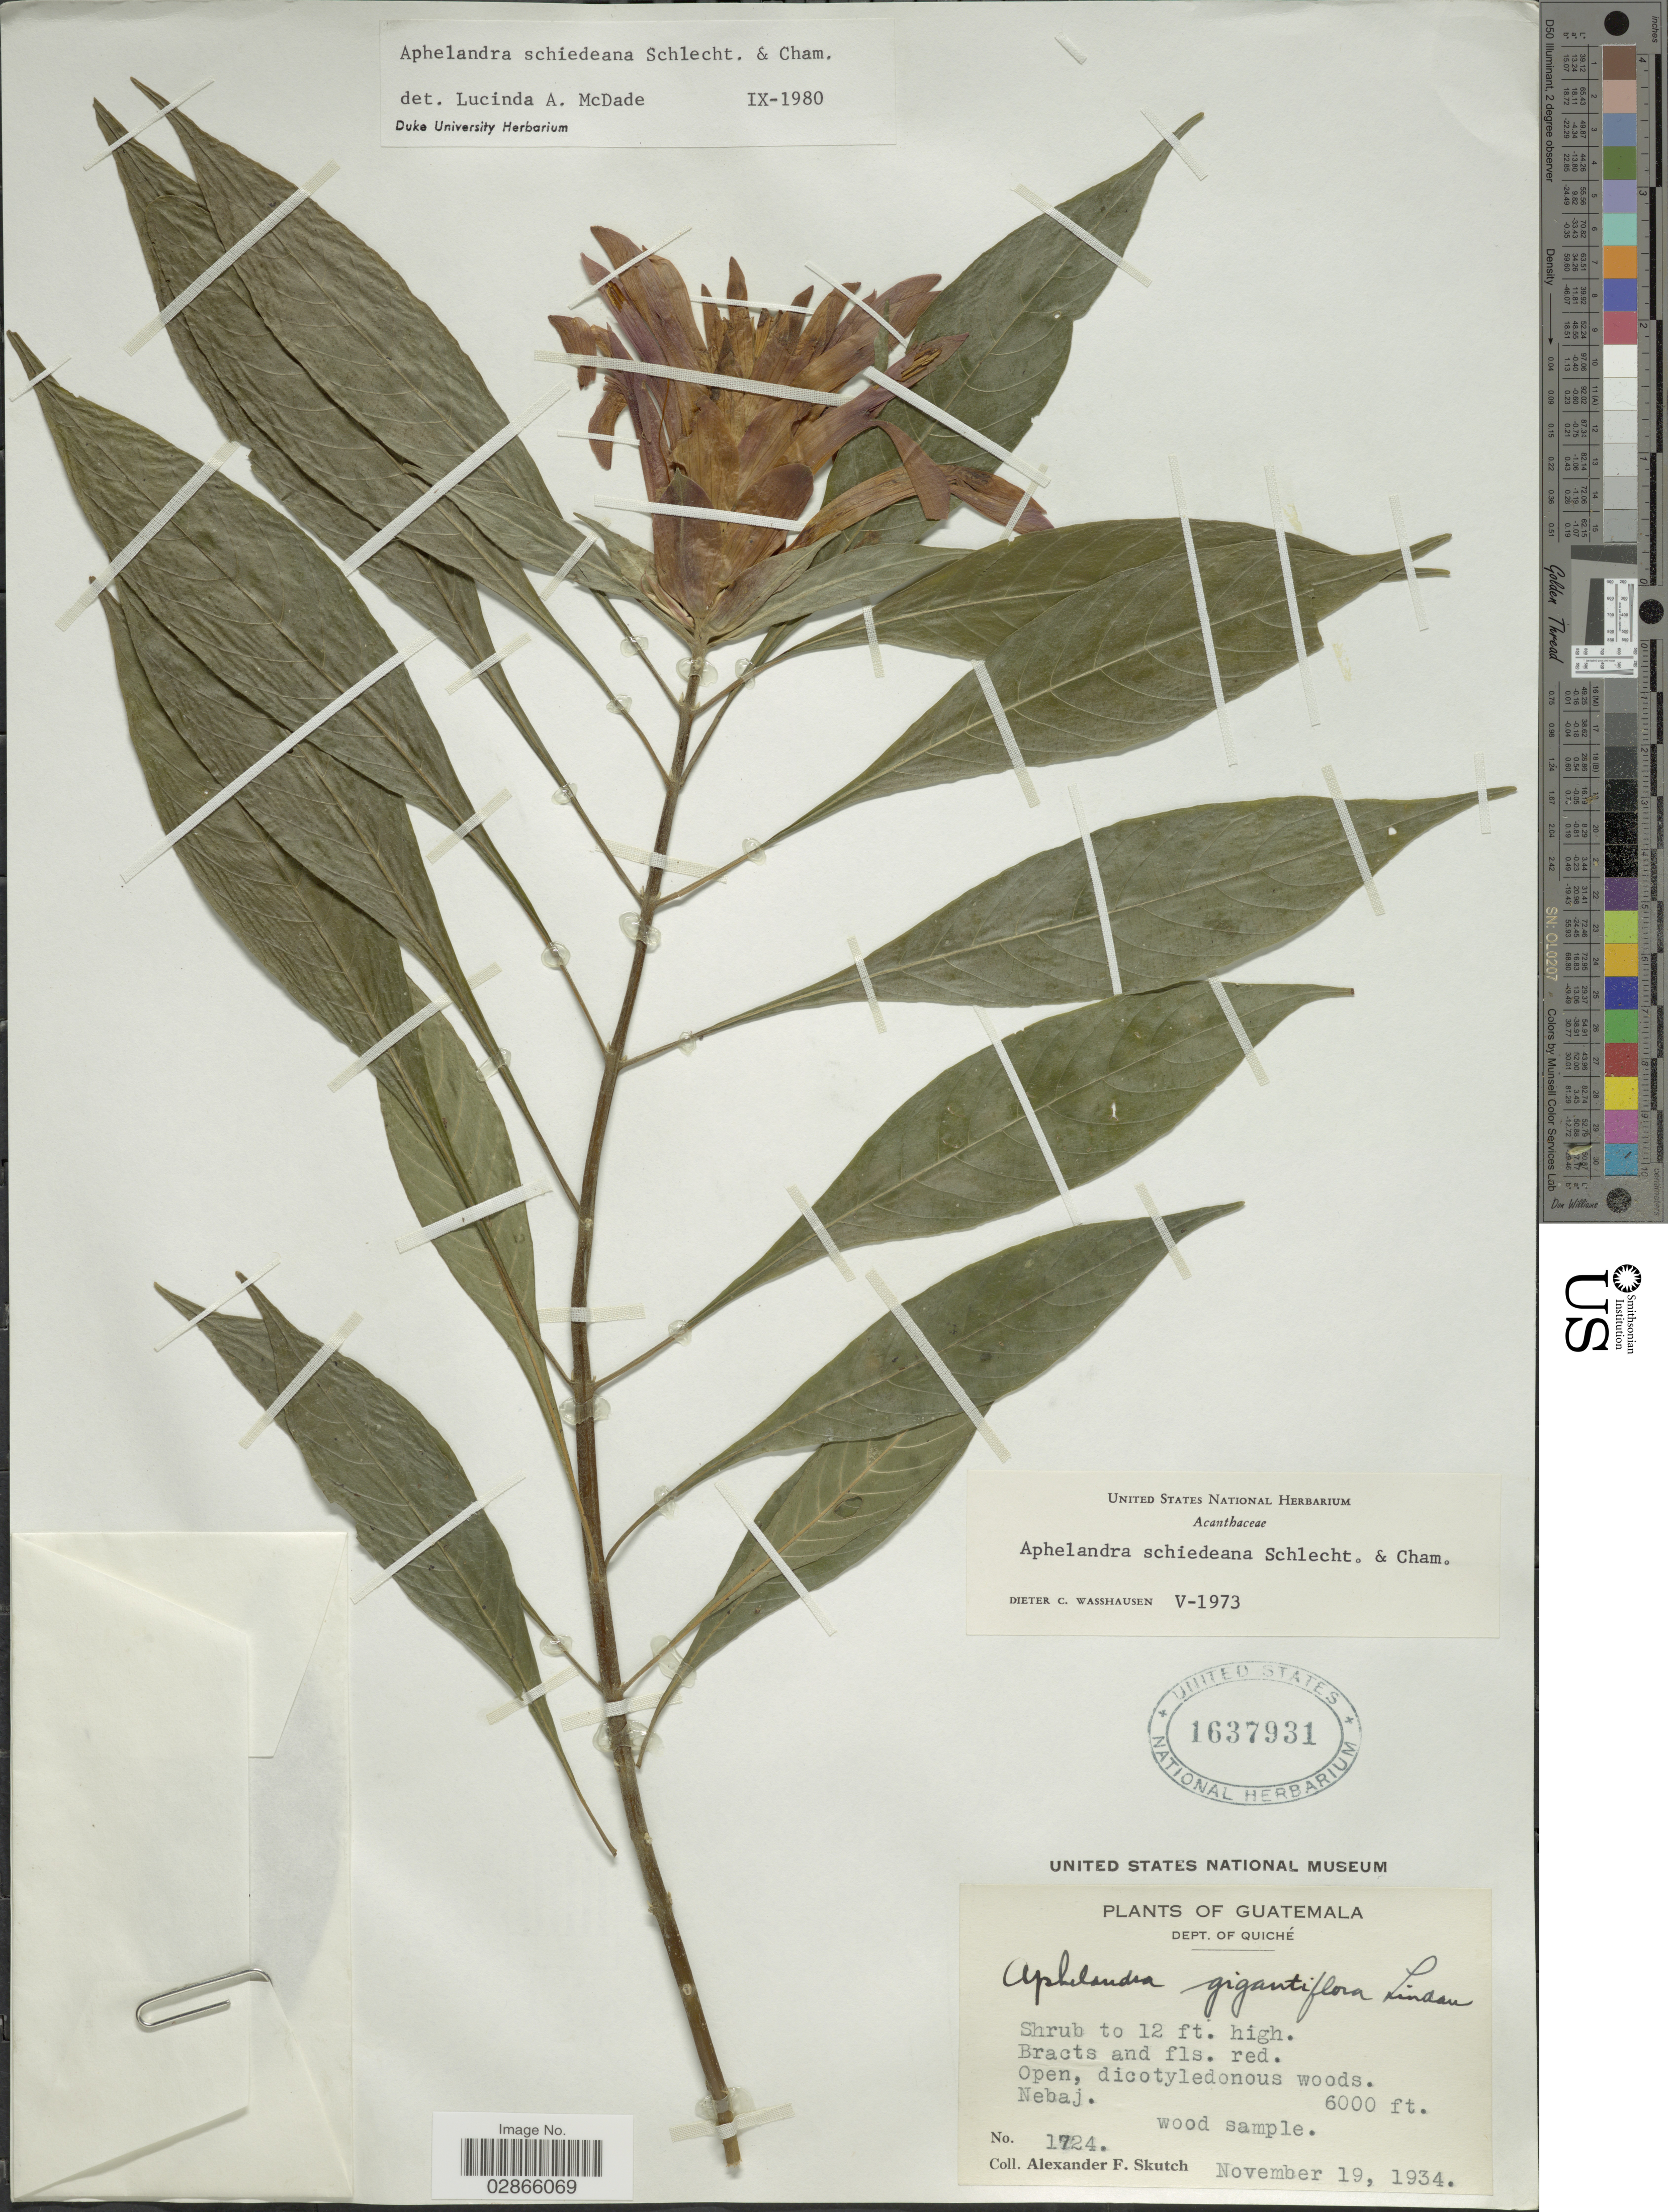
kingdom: Plantae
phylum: Tracheophyta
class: Magnoliopsida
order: Lamiales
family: Acanthaceae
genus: Aphelandra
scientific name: Aphelandra schiedeana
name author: Schltdl. & Cham.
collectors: A. F. Skutch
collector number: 1724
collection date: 1934-11-19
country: Guatemala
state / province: El Quiché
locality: Dept. of Quiché.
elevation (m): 1829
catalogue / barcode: US 1637931